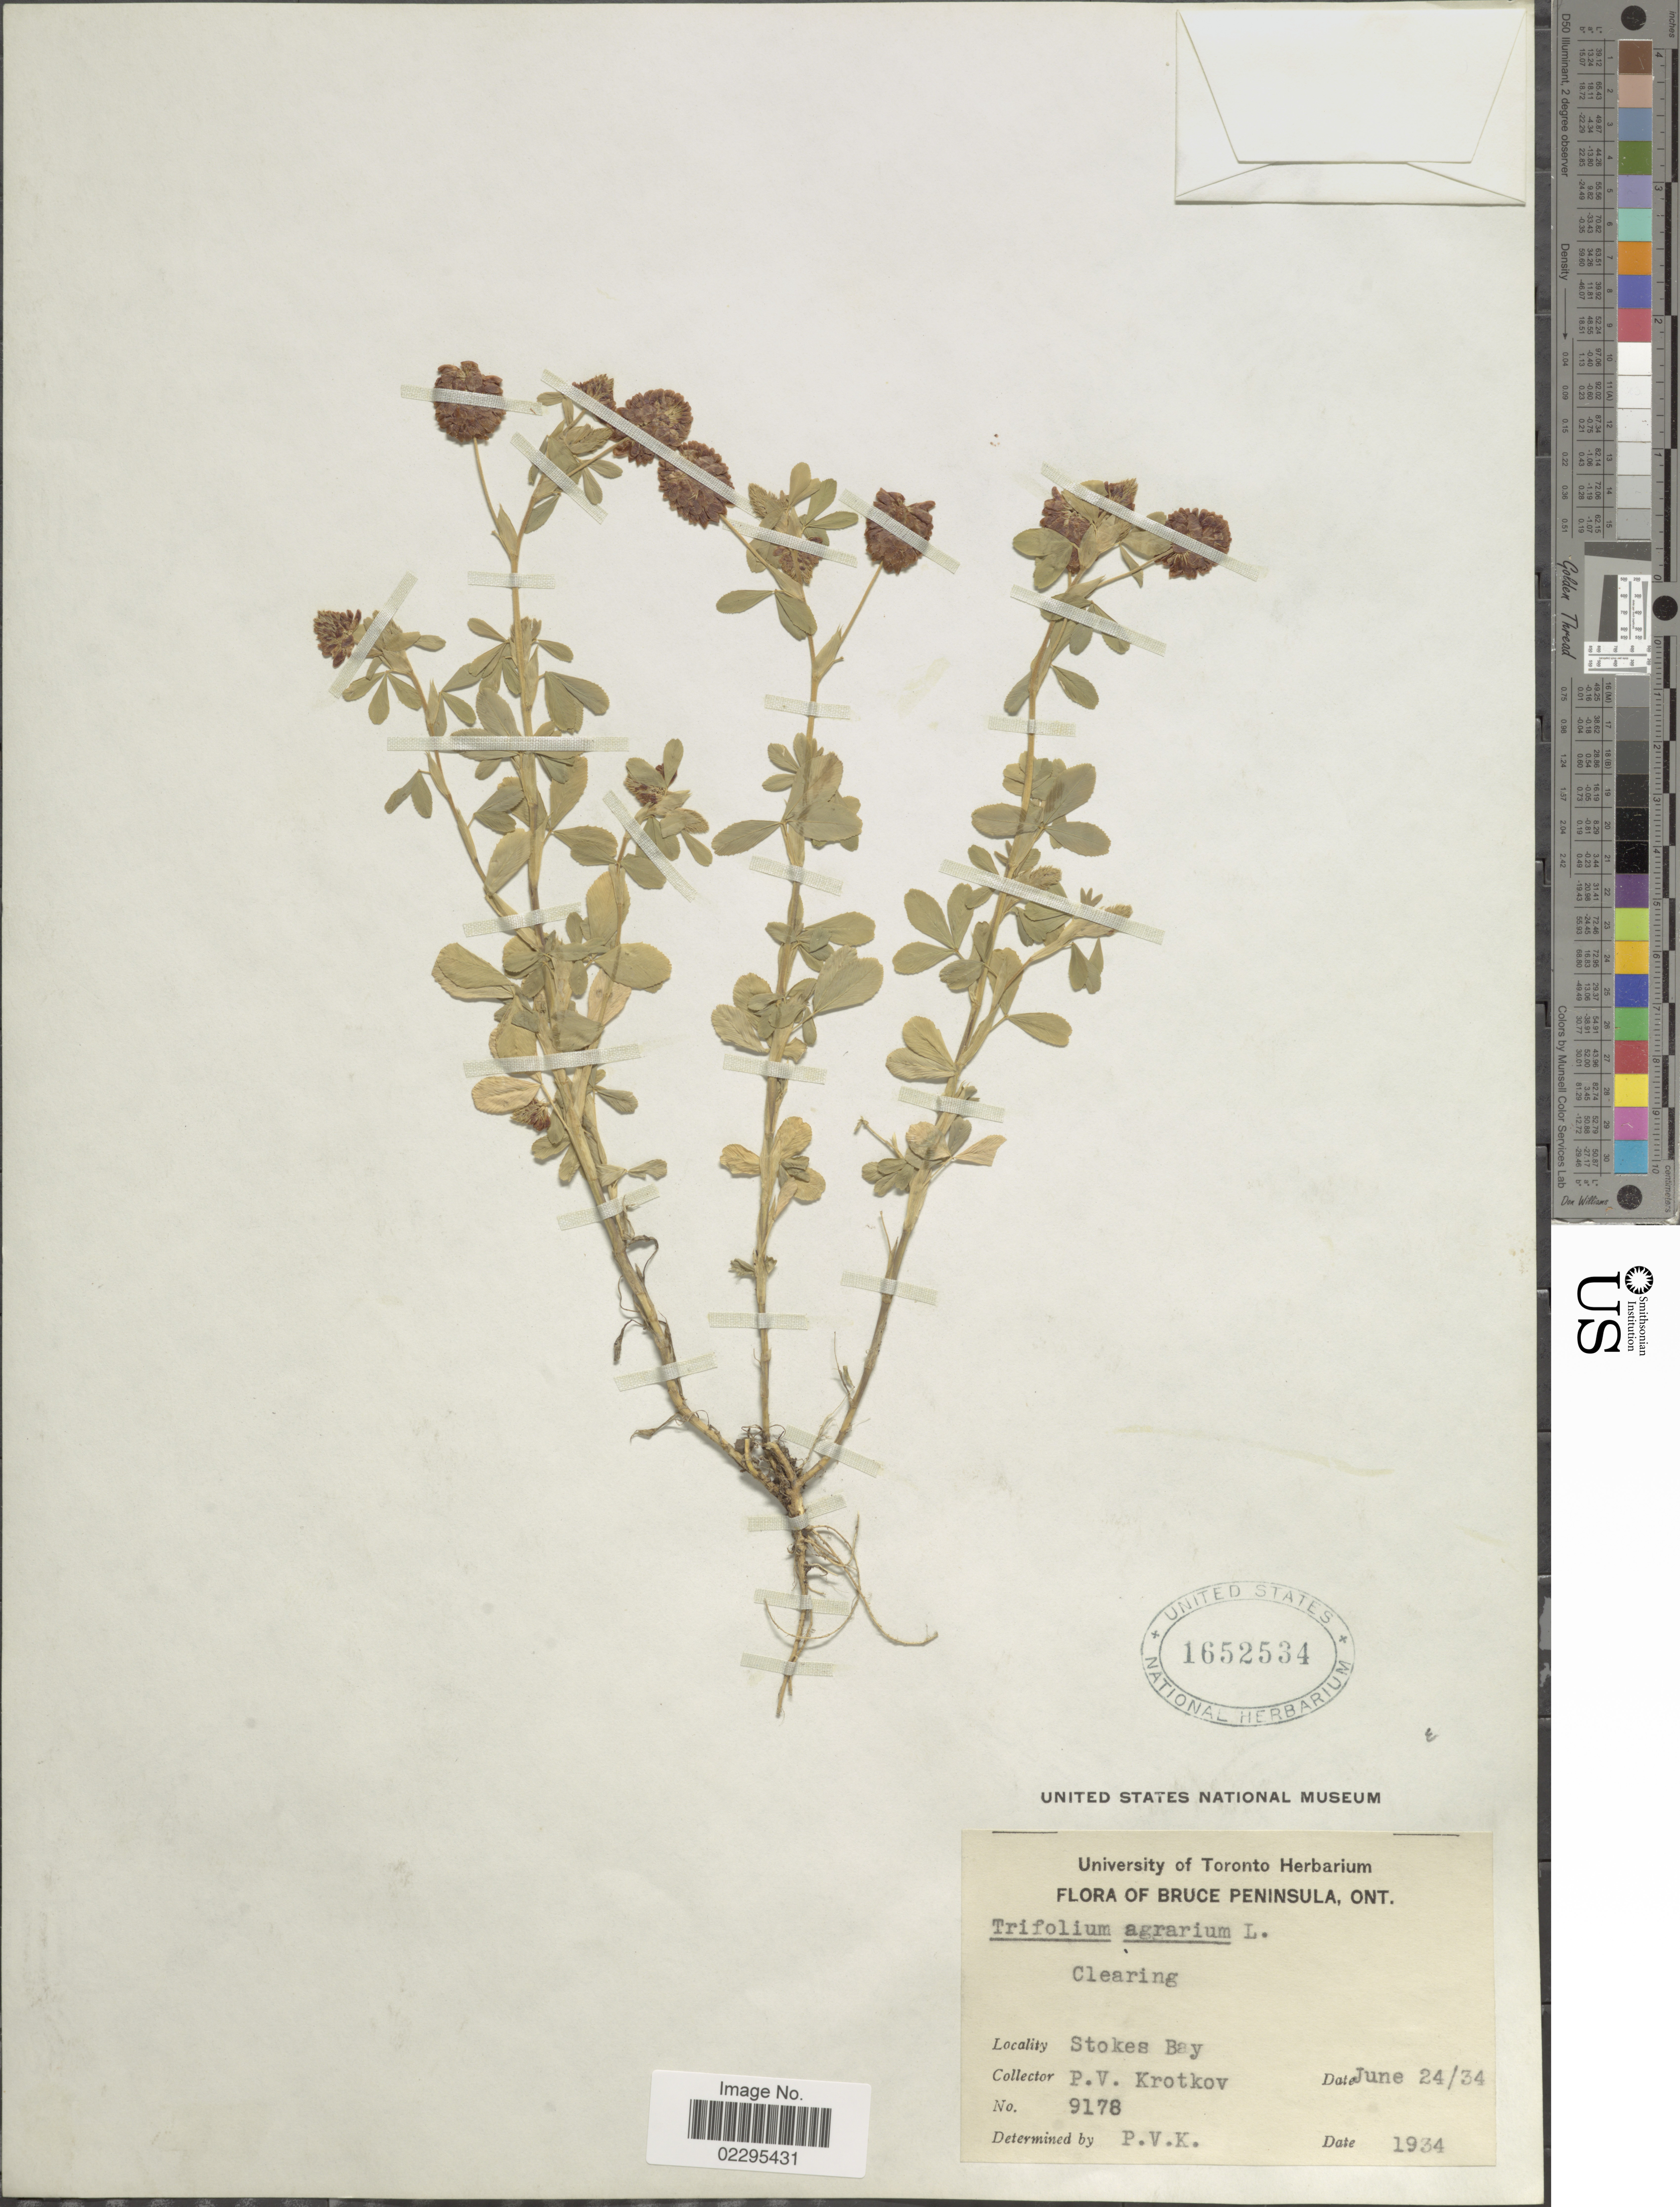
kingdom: Plantae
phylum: Tracheophyta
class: Magnoliopsida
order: Fabales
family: Fabaceae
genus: Trifolium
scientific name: Trifolium agrarium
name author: L.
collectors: P. V. Krotkov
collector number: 9178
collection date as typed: Transcribed d/m/y: 24/6/34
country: Canada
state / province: Ontario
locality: Bruce Peninsula. Stokes Bay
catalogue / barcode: US 1652534